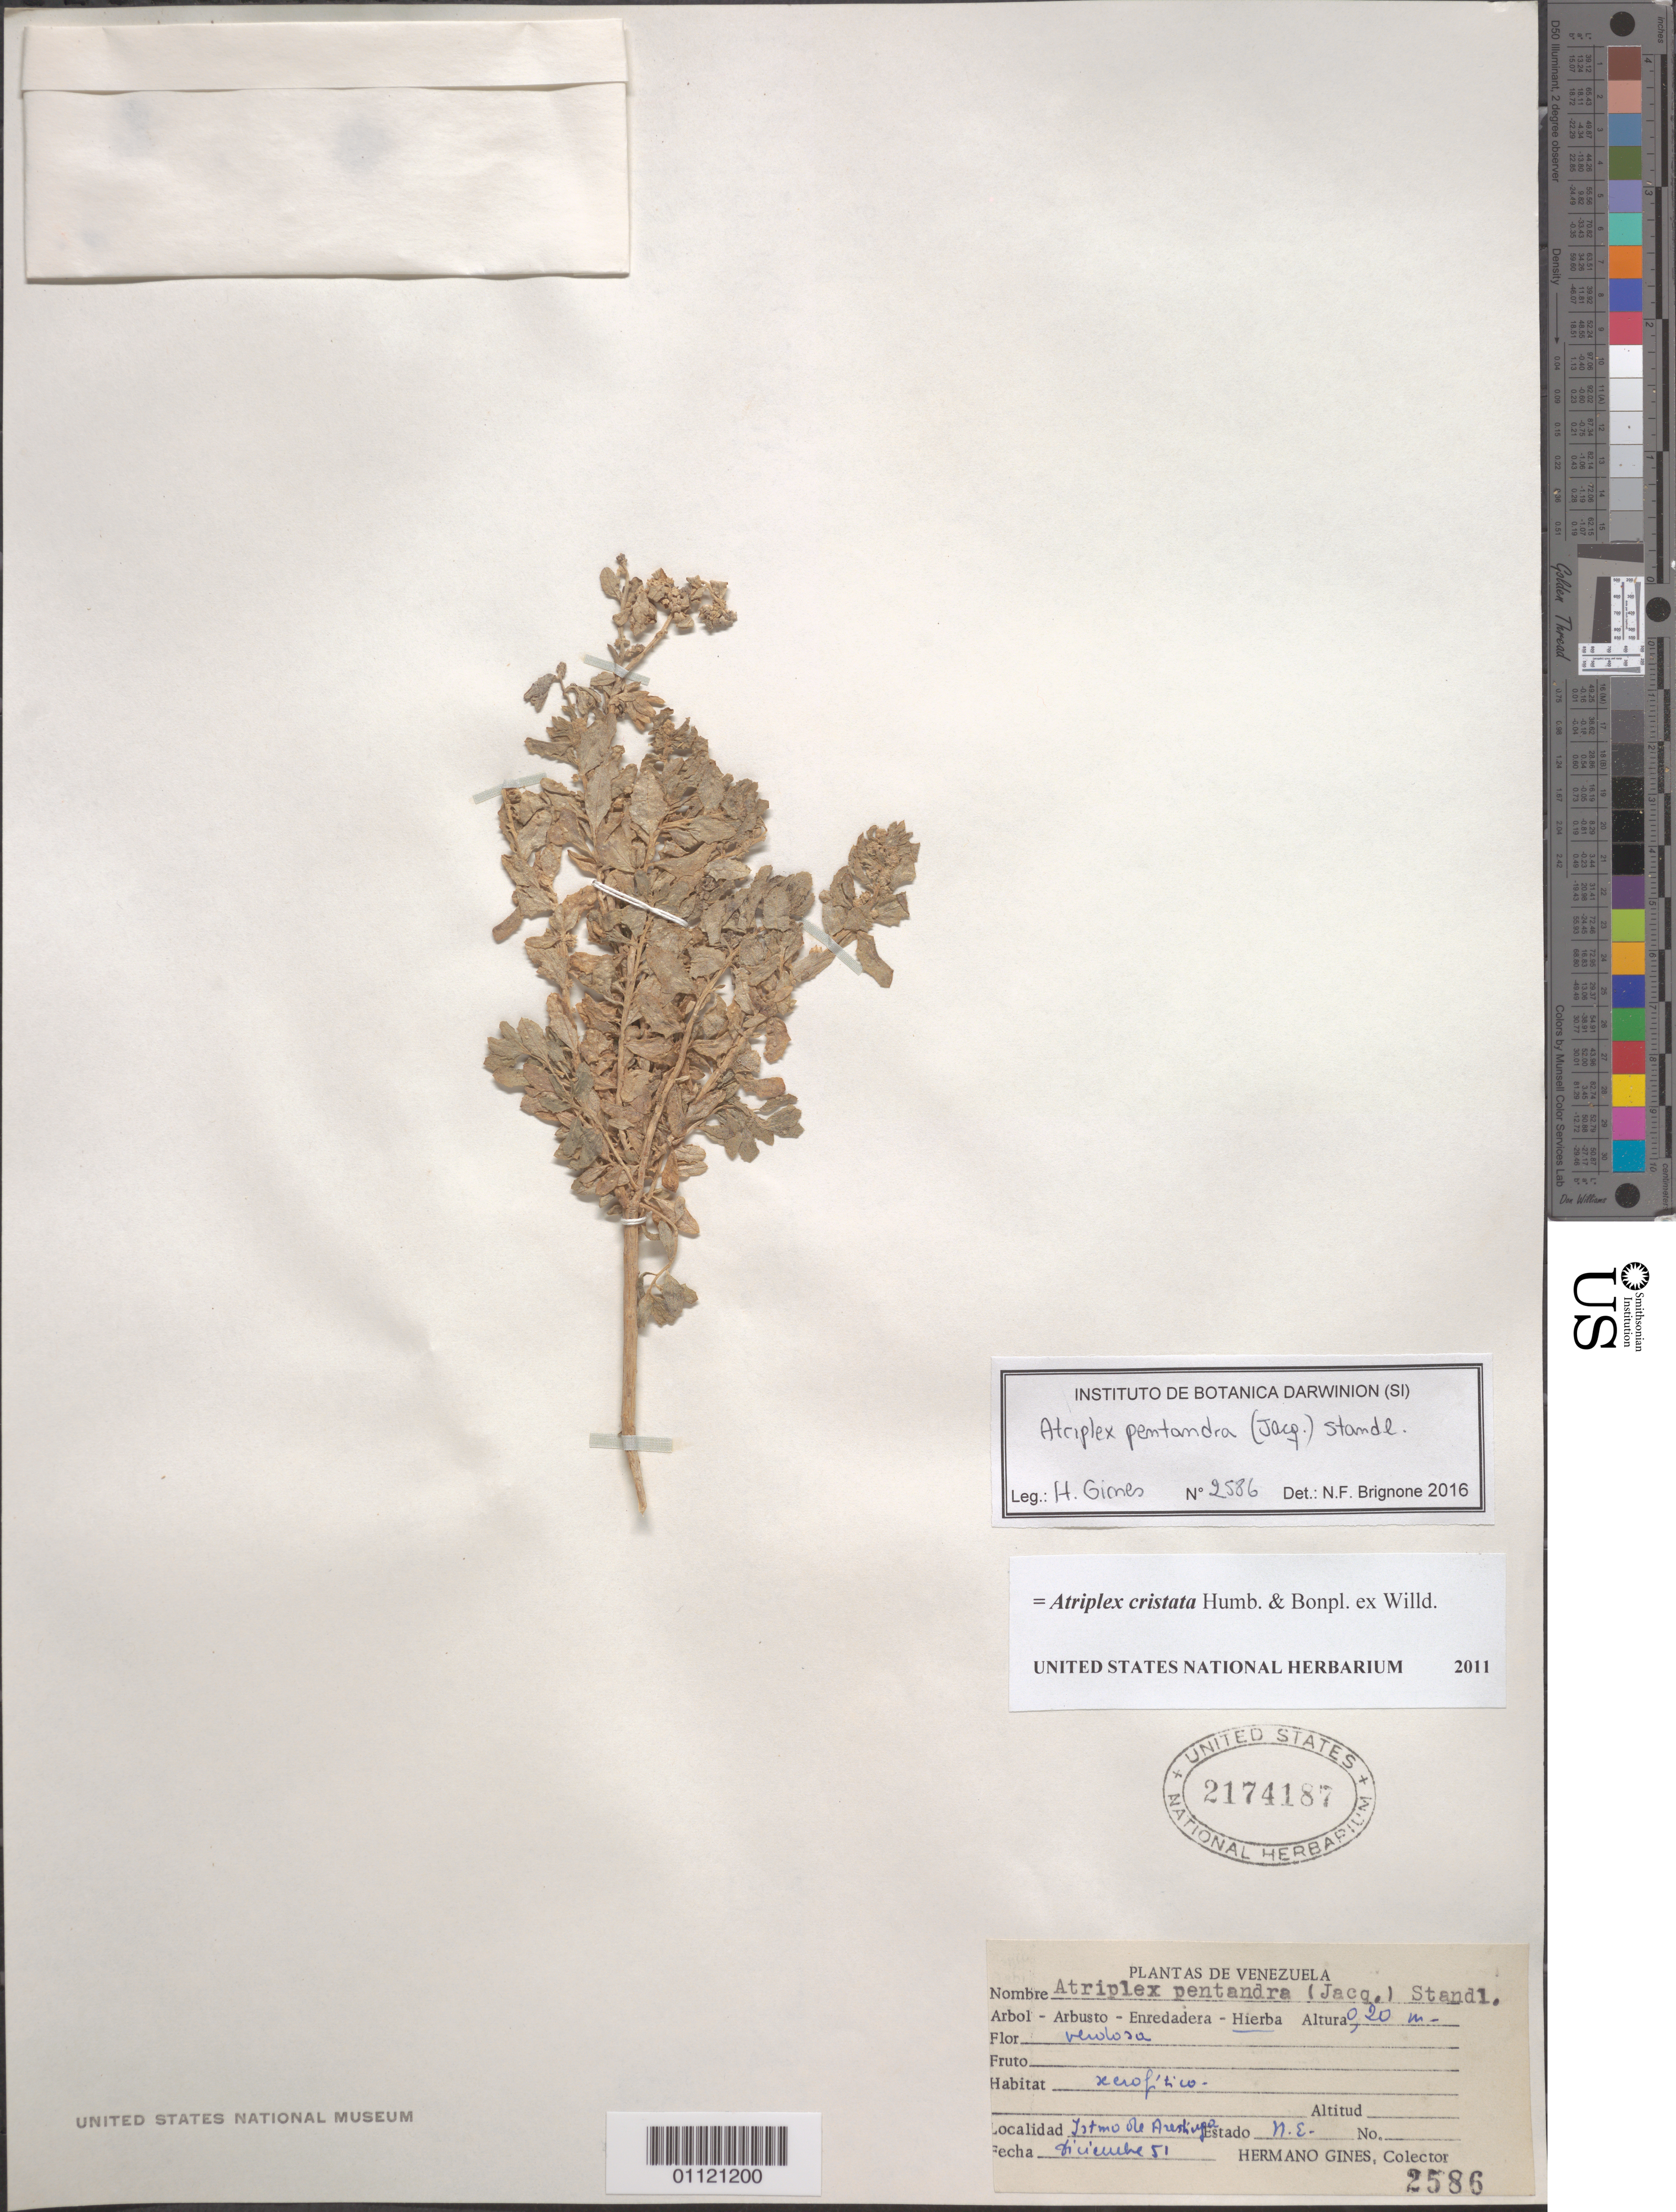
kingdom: Plantae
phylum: Tracheophyta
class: Magnoliopsida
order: Caryophyllales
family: Amaranthaceae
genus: Atriplex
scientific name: Atriplex cristata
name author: Humb. & Bonpl. ex Willd.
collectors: Bro. Gines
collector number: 2586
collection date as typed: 01 Dec 1951 to 31 Dec 1951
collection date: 1951-12-01/1951-12-31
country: Venezuela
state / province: Nueva Esparta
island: Margarita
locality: Istmos de Arestinga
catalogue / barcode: US 2174187